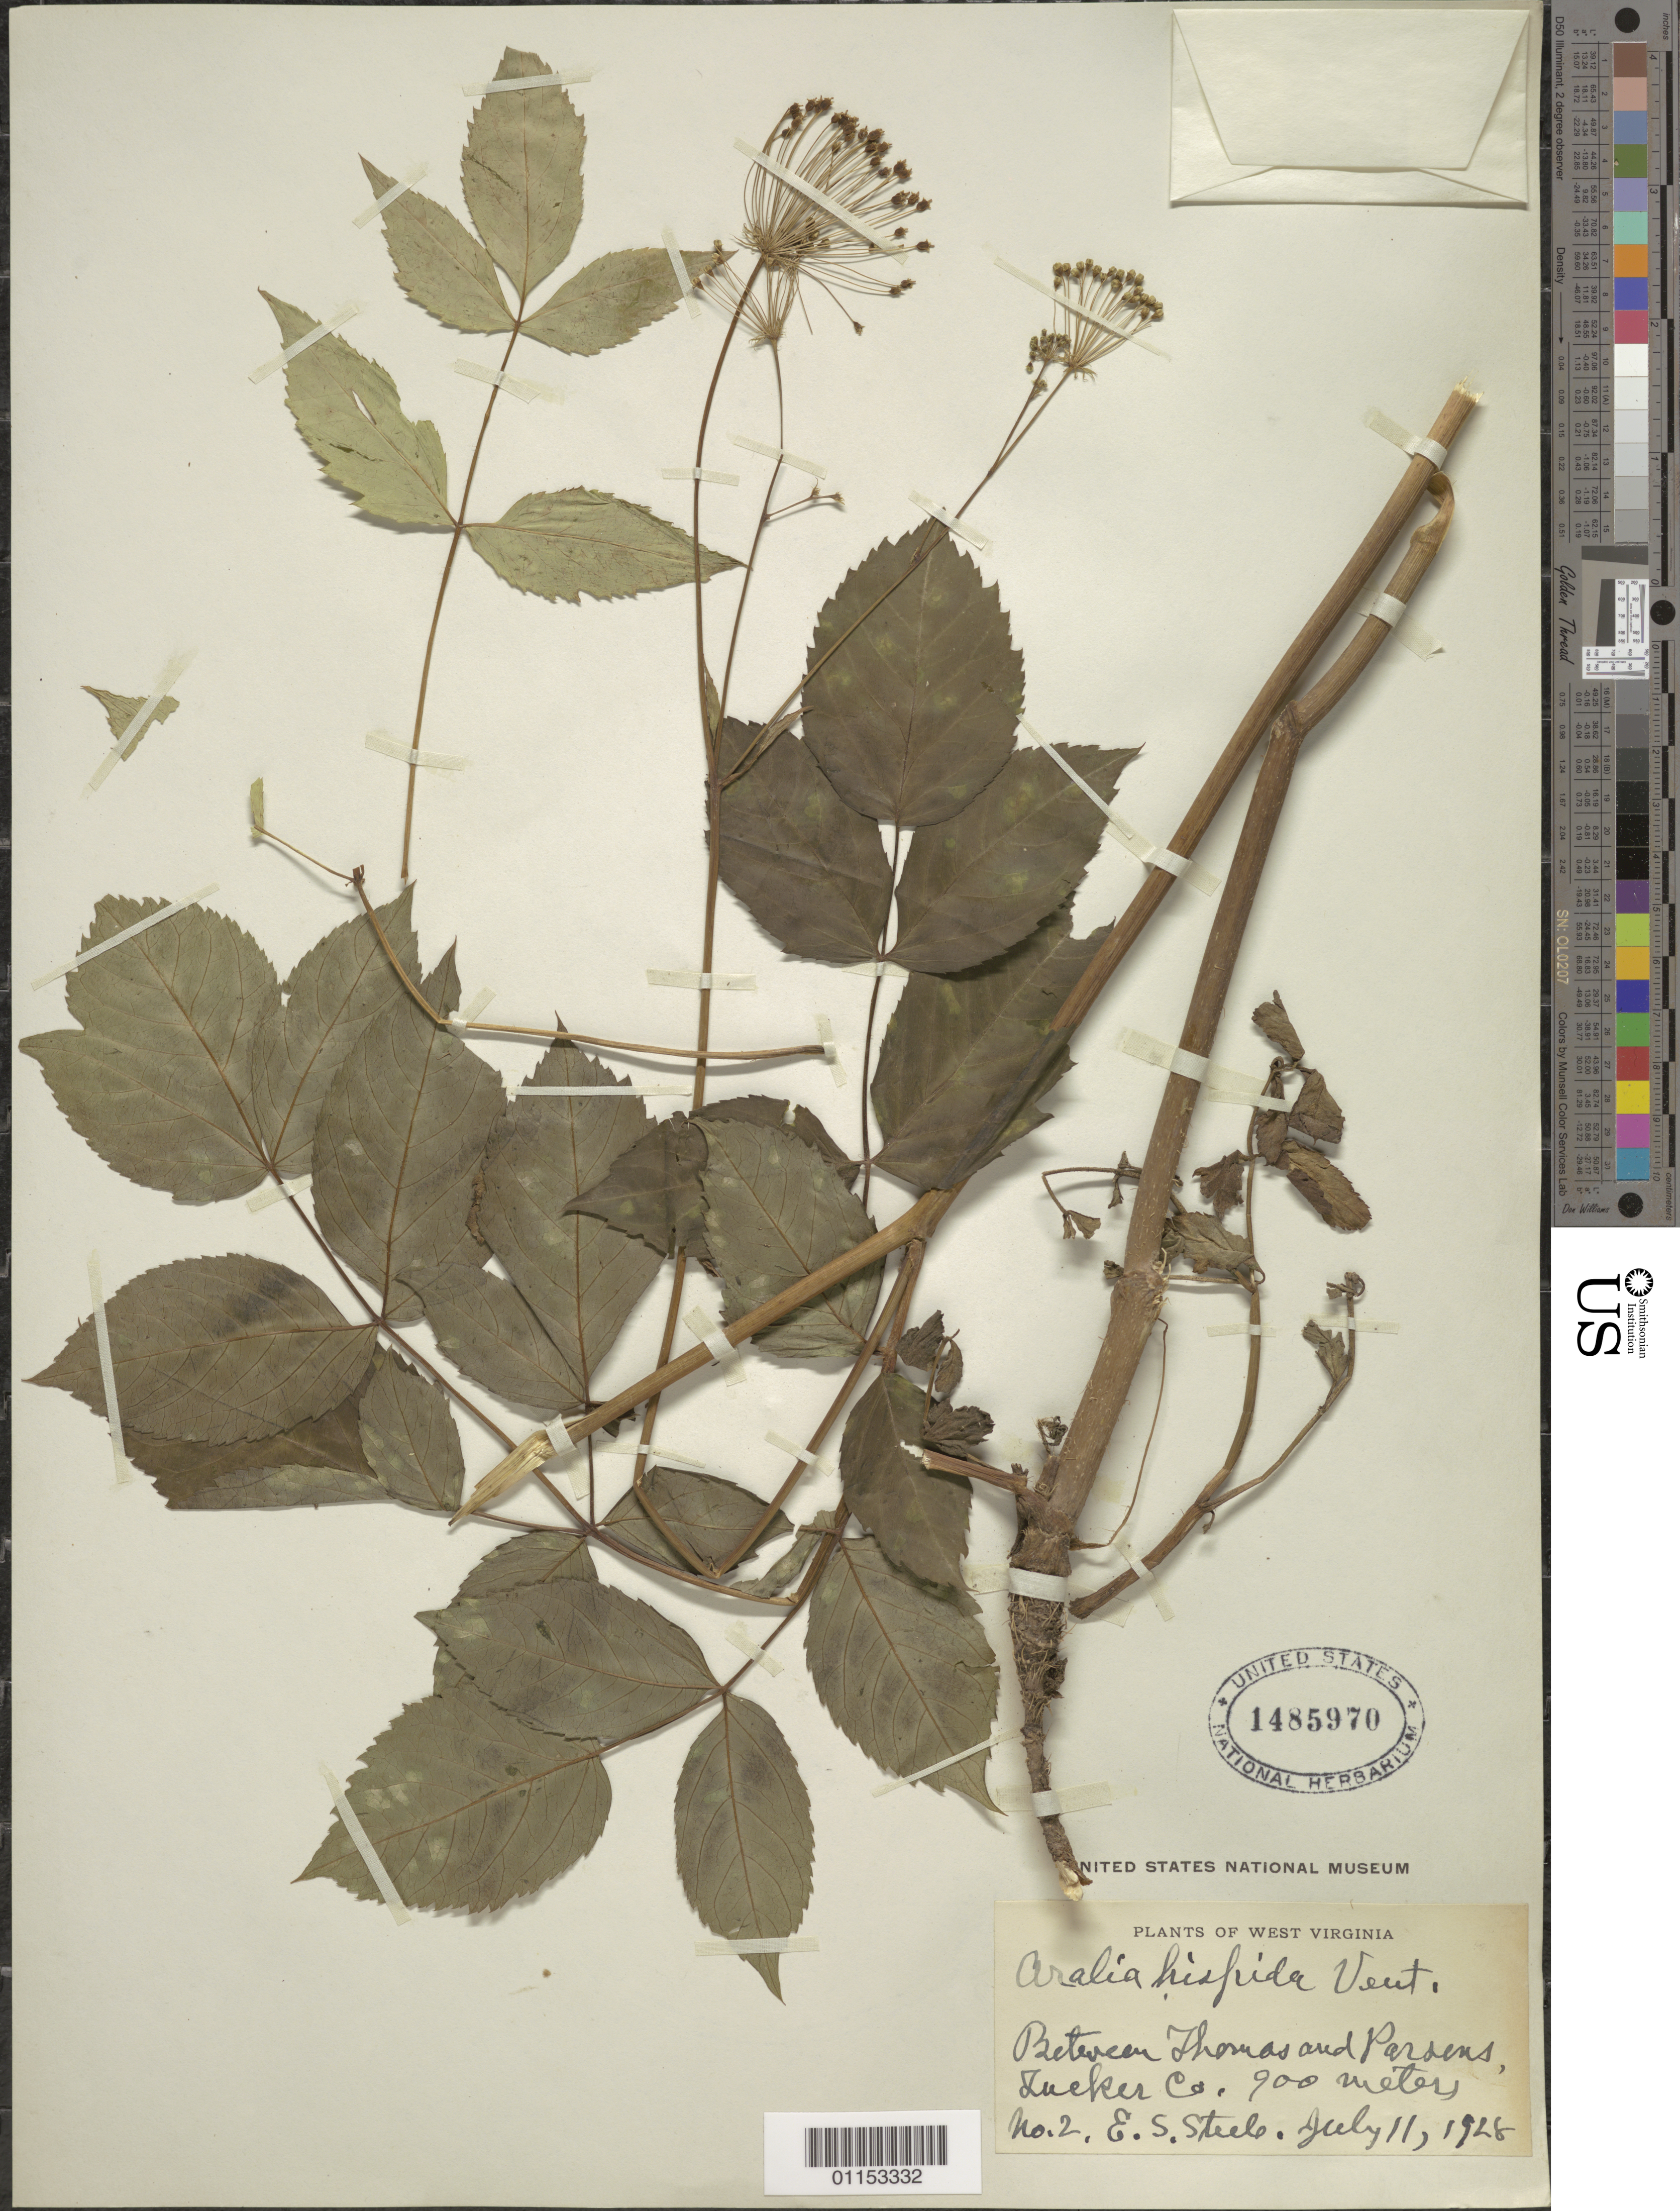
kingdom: Plantae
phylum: Tracheophyta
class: Magnoliopsida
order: Apiales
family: Araliaceae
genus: Aralia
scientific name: Aralia hispida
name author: Vent.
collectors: E. Steeb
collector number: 2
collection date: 1928-07-11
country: United States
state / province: West Virginia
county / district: Tucker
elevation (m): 900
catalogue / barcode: US 1485970